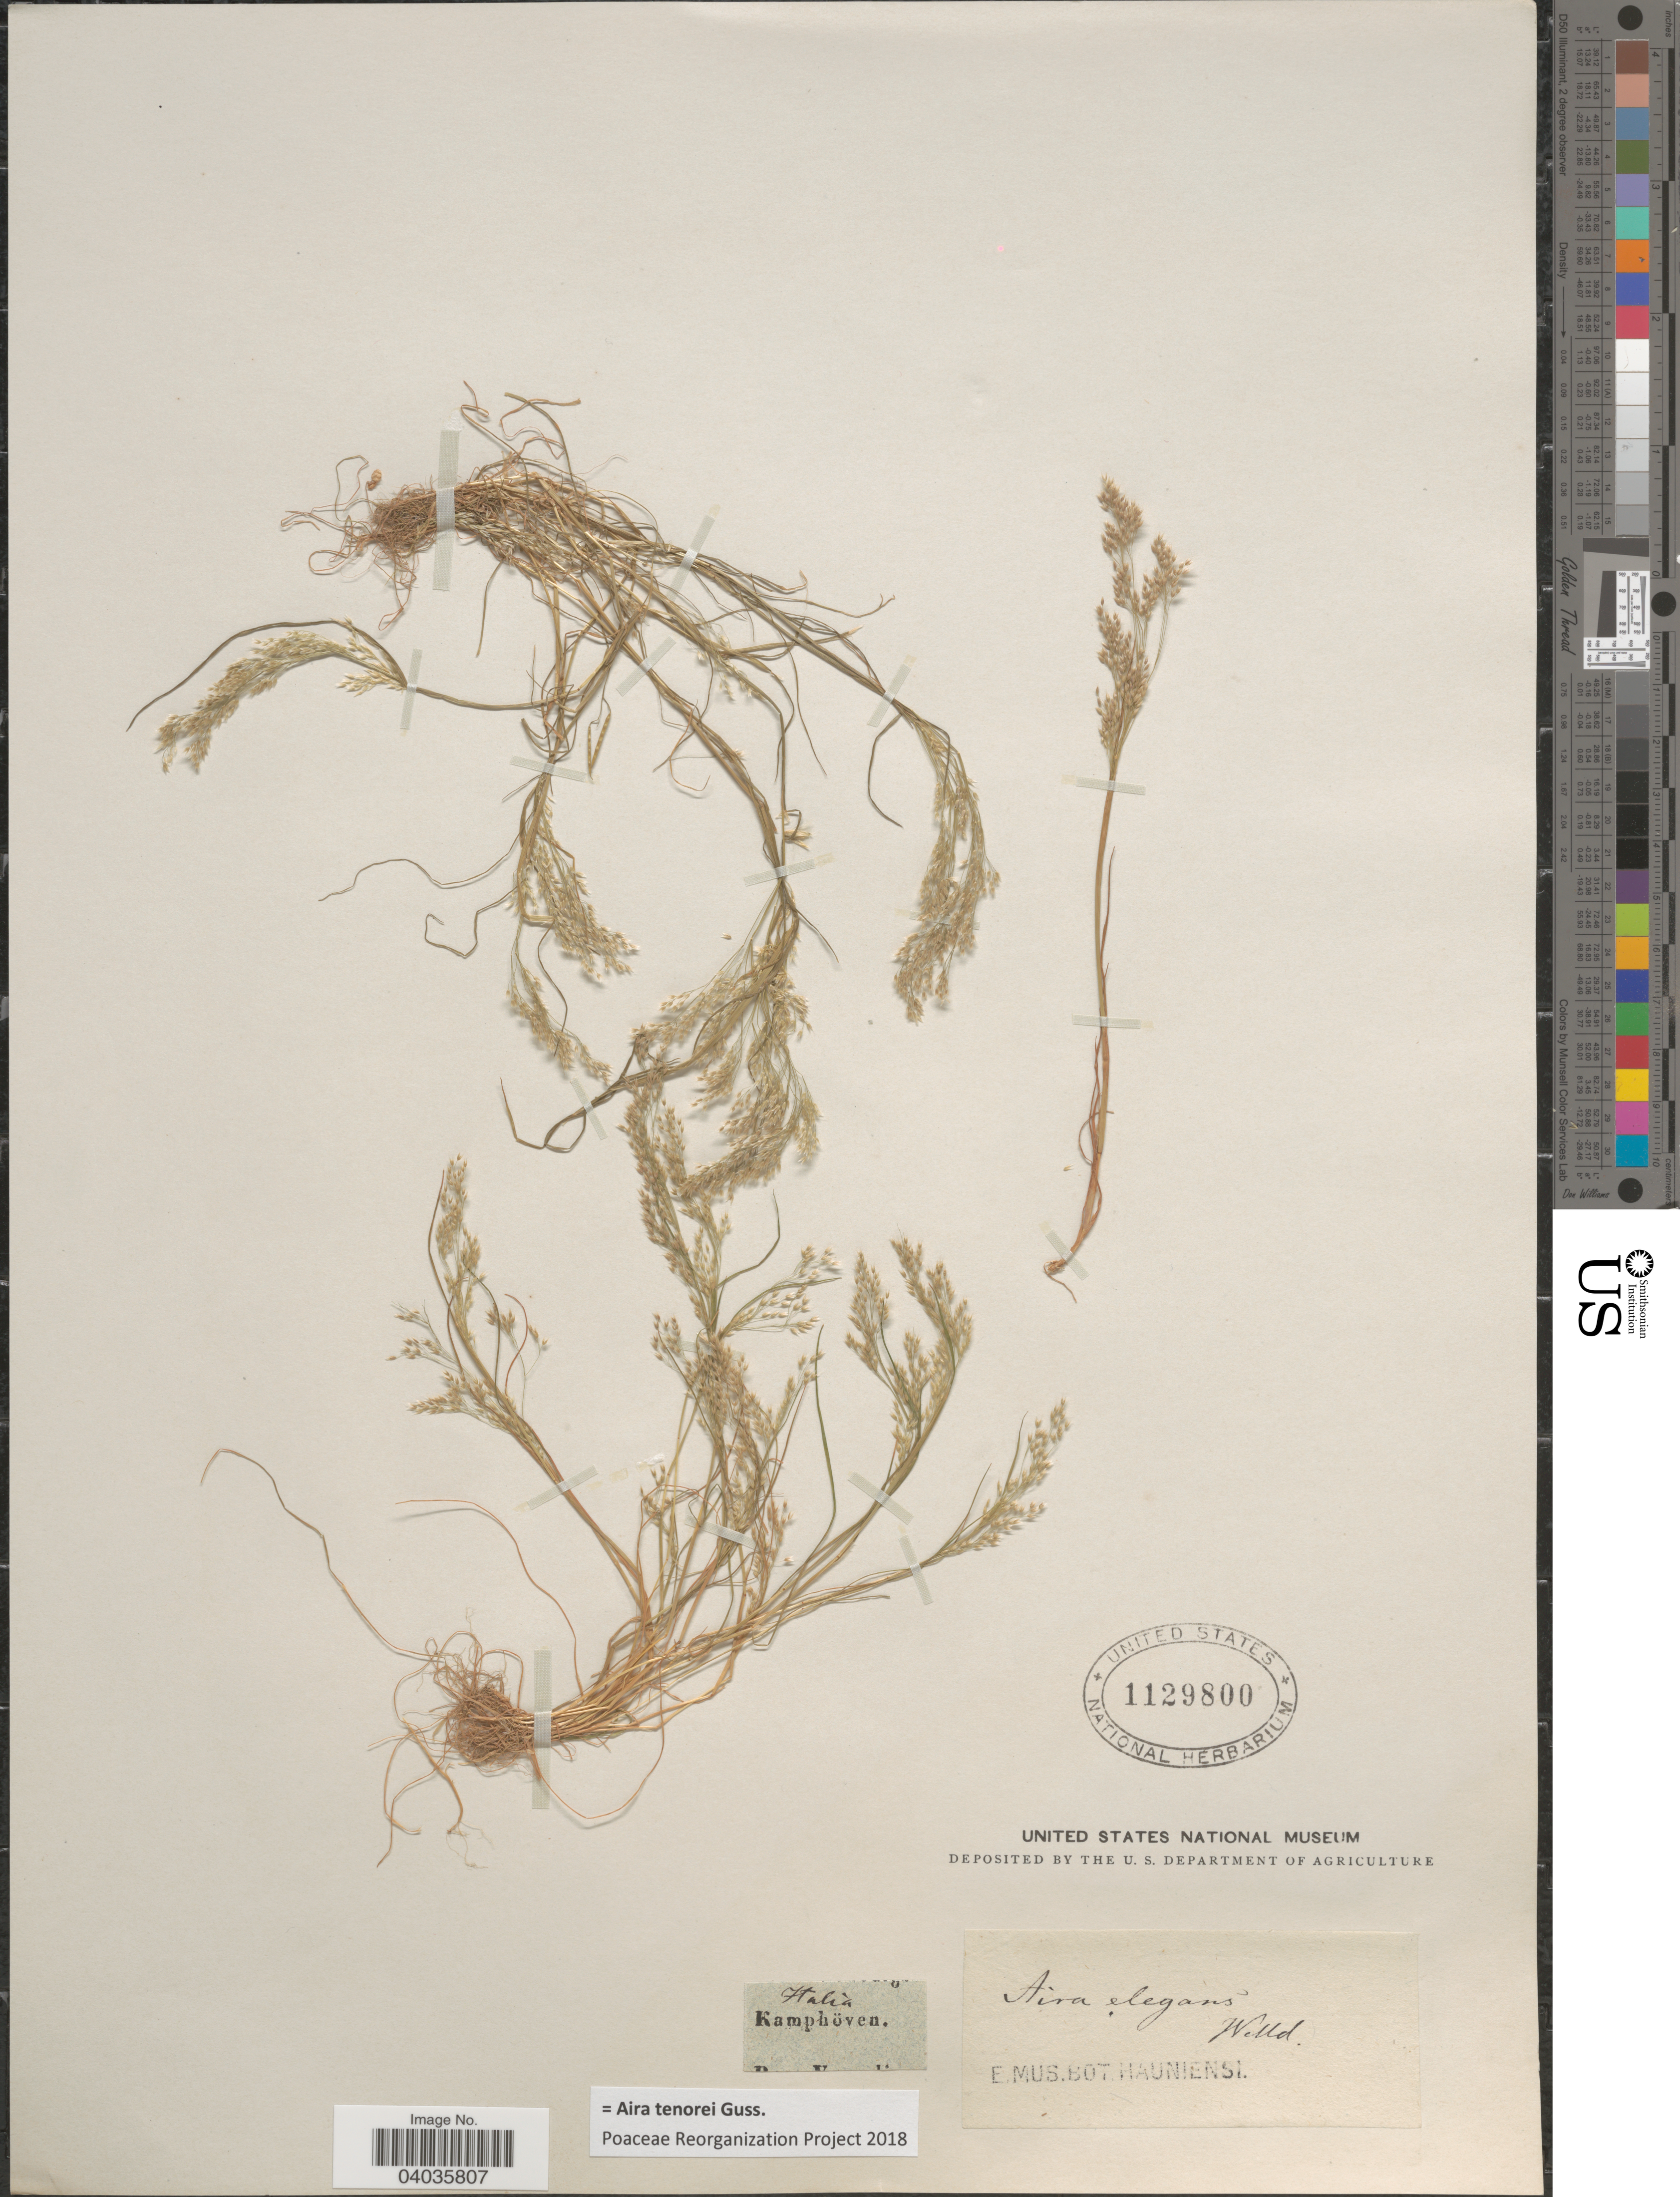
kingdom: Plantae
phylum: Tracheophyta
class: Liliopsida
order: Poales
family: Poaceae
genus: Aira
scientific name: Aira tenorei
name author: Gussone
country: Italy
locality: Italia. Kamphöven.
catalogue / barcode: US 1129800